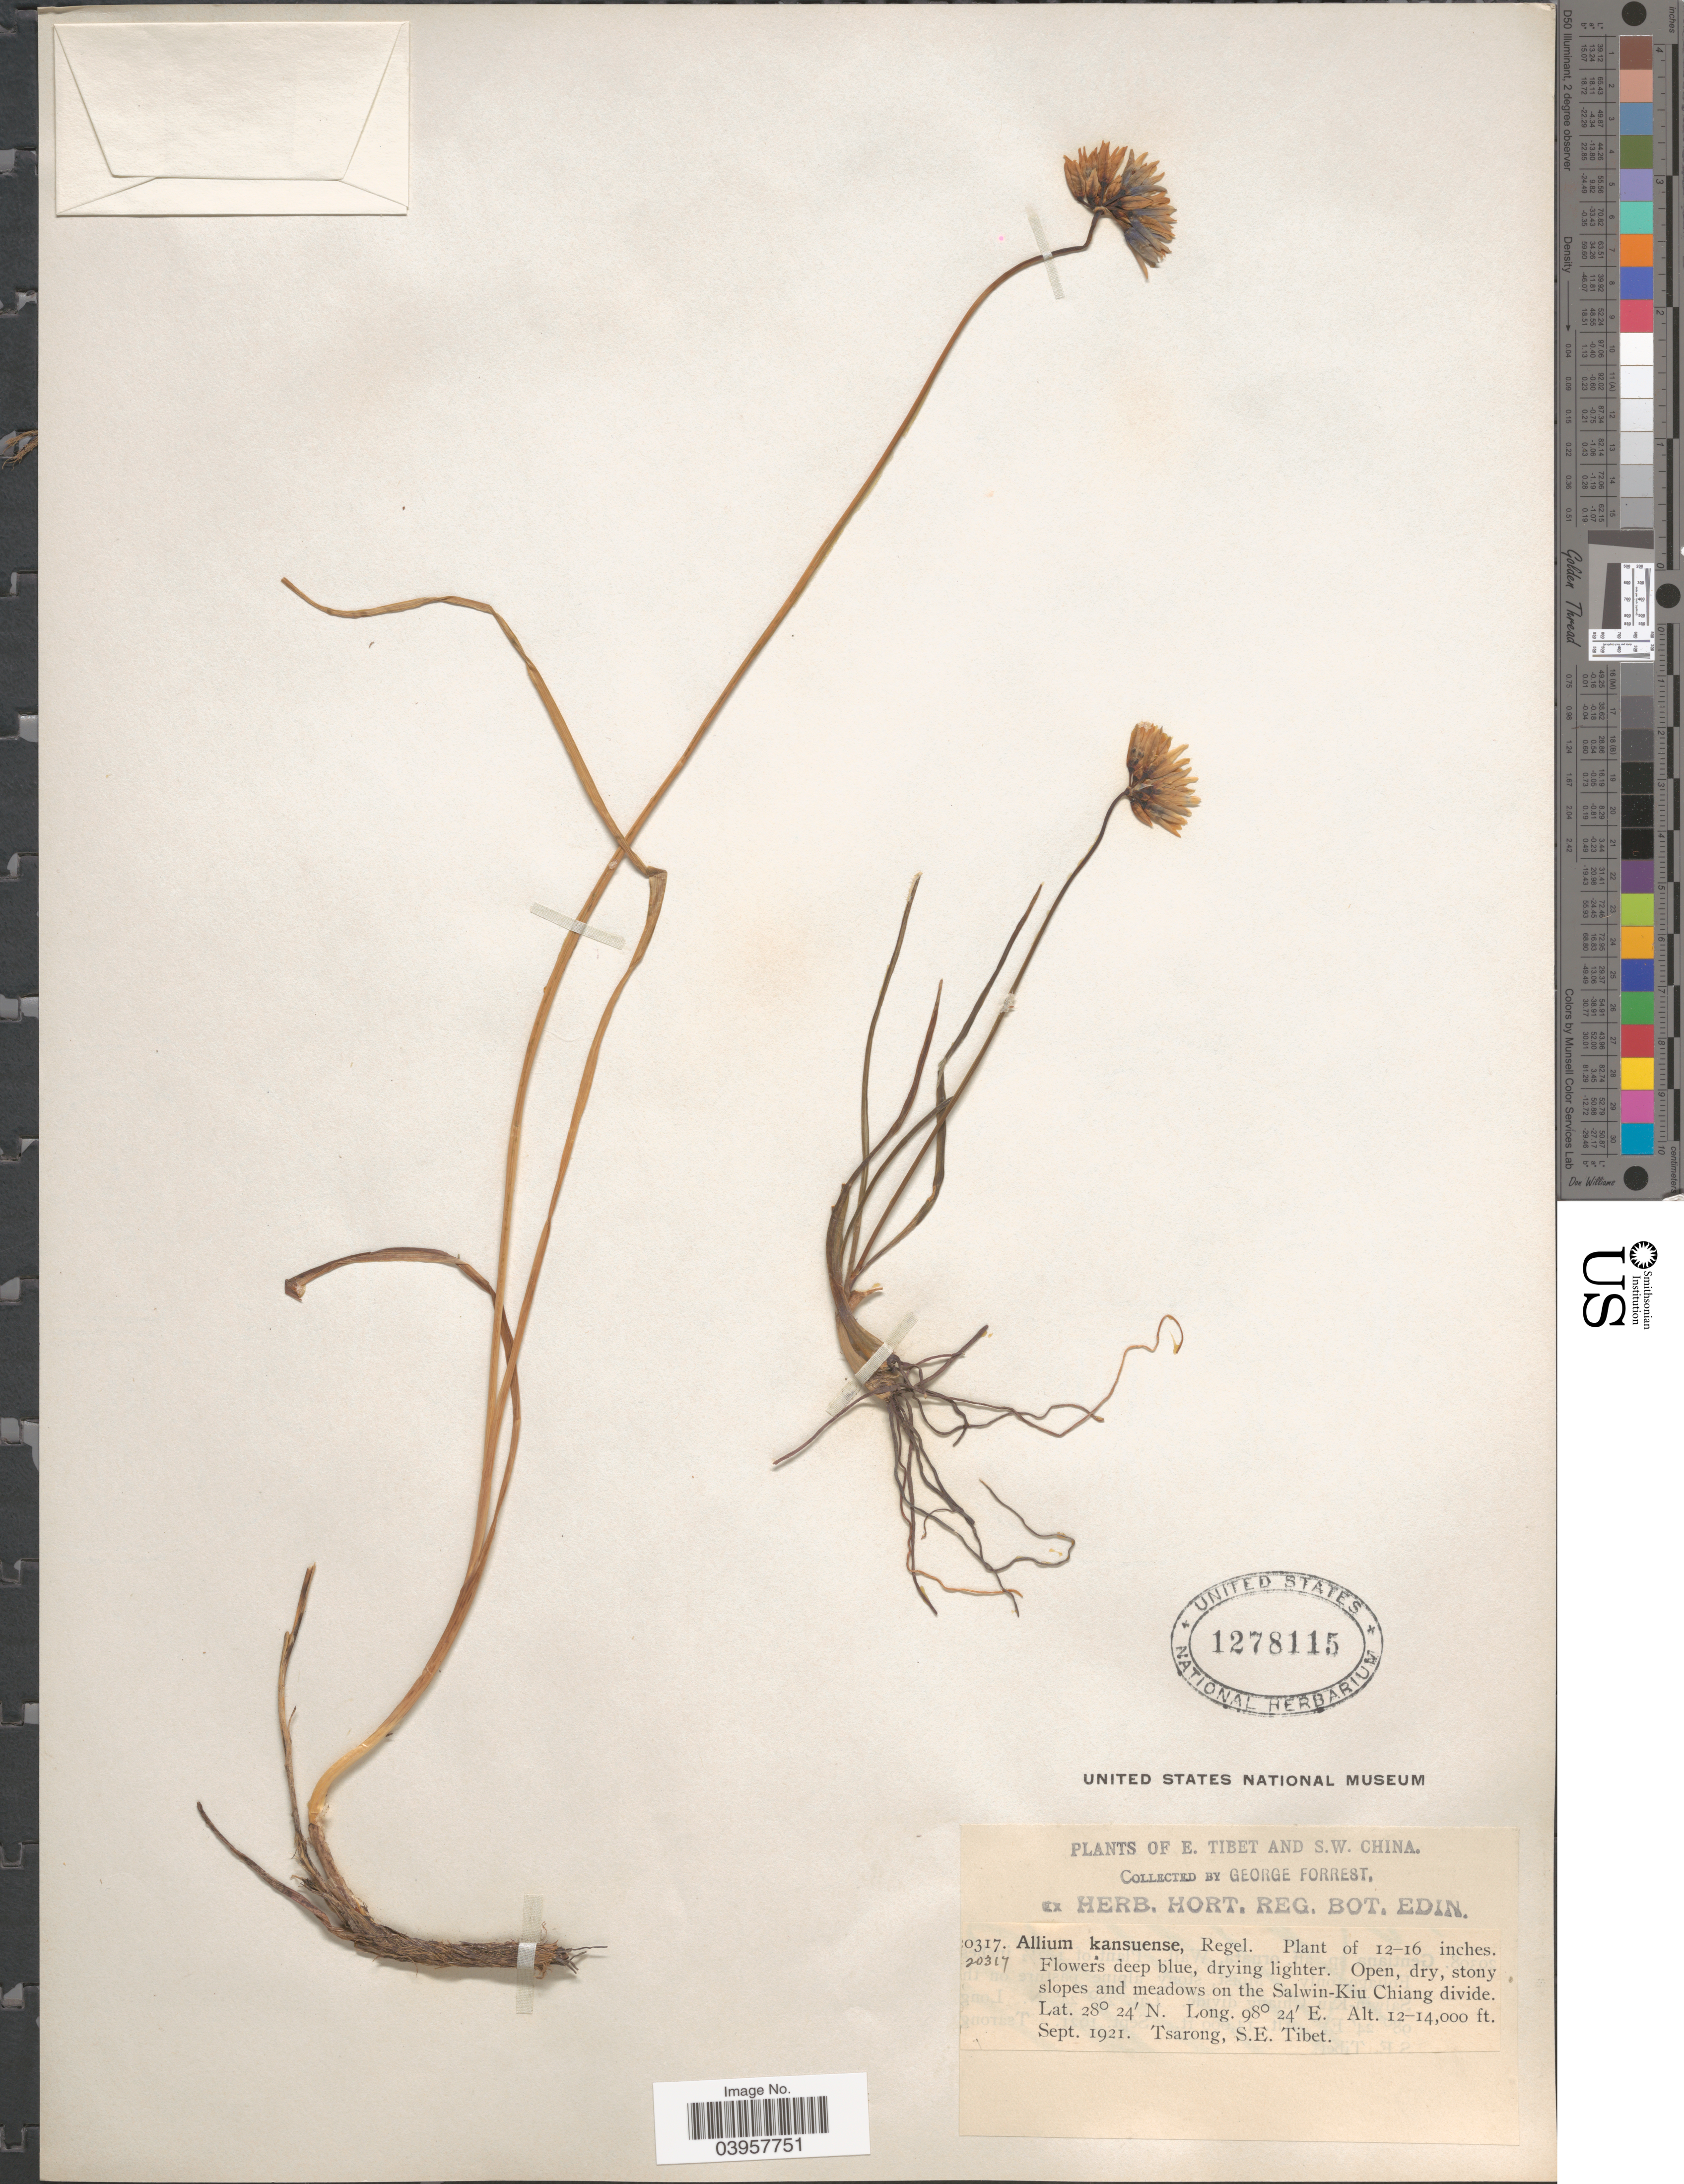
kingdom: Plantae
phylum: Tracheophyta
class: Liliopsida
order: Asparagales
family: Amaryllidaceae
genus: Allium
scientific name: Allium kansuense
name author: Regel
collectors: G. Forrest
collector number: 20317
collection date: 1921-09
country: China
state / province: Xizang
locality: S.W. China. Open, dry, stony slopes and meadows on the Salwin-Kiu Chiang divide. Tsarong, S.E. Tibet.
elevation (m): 3658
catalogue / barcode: US 1278115